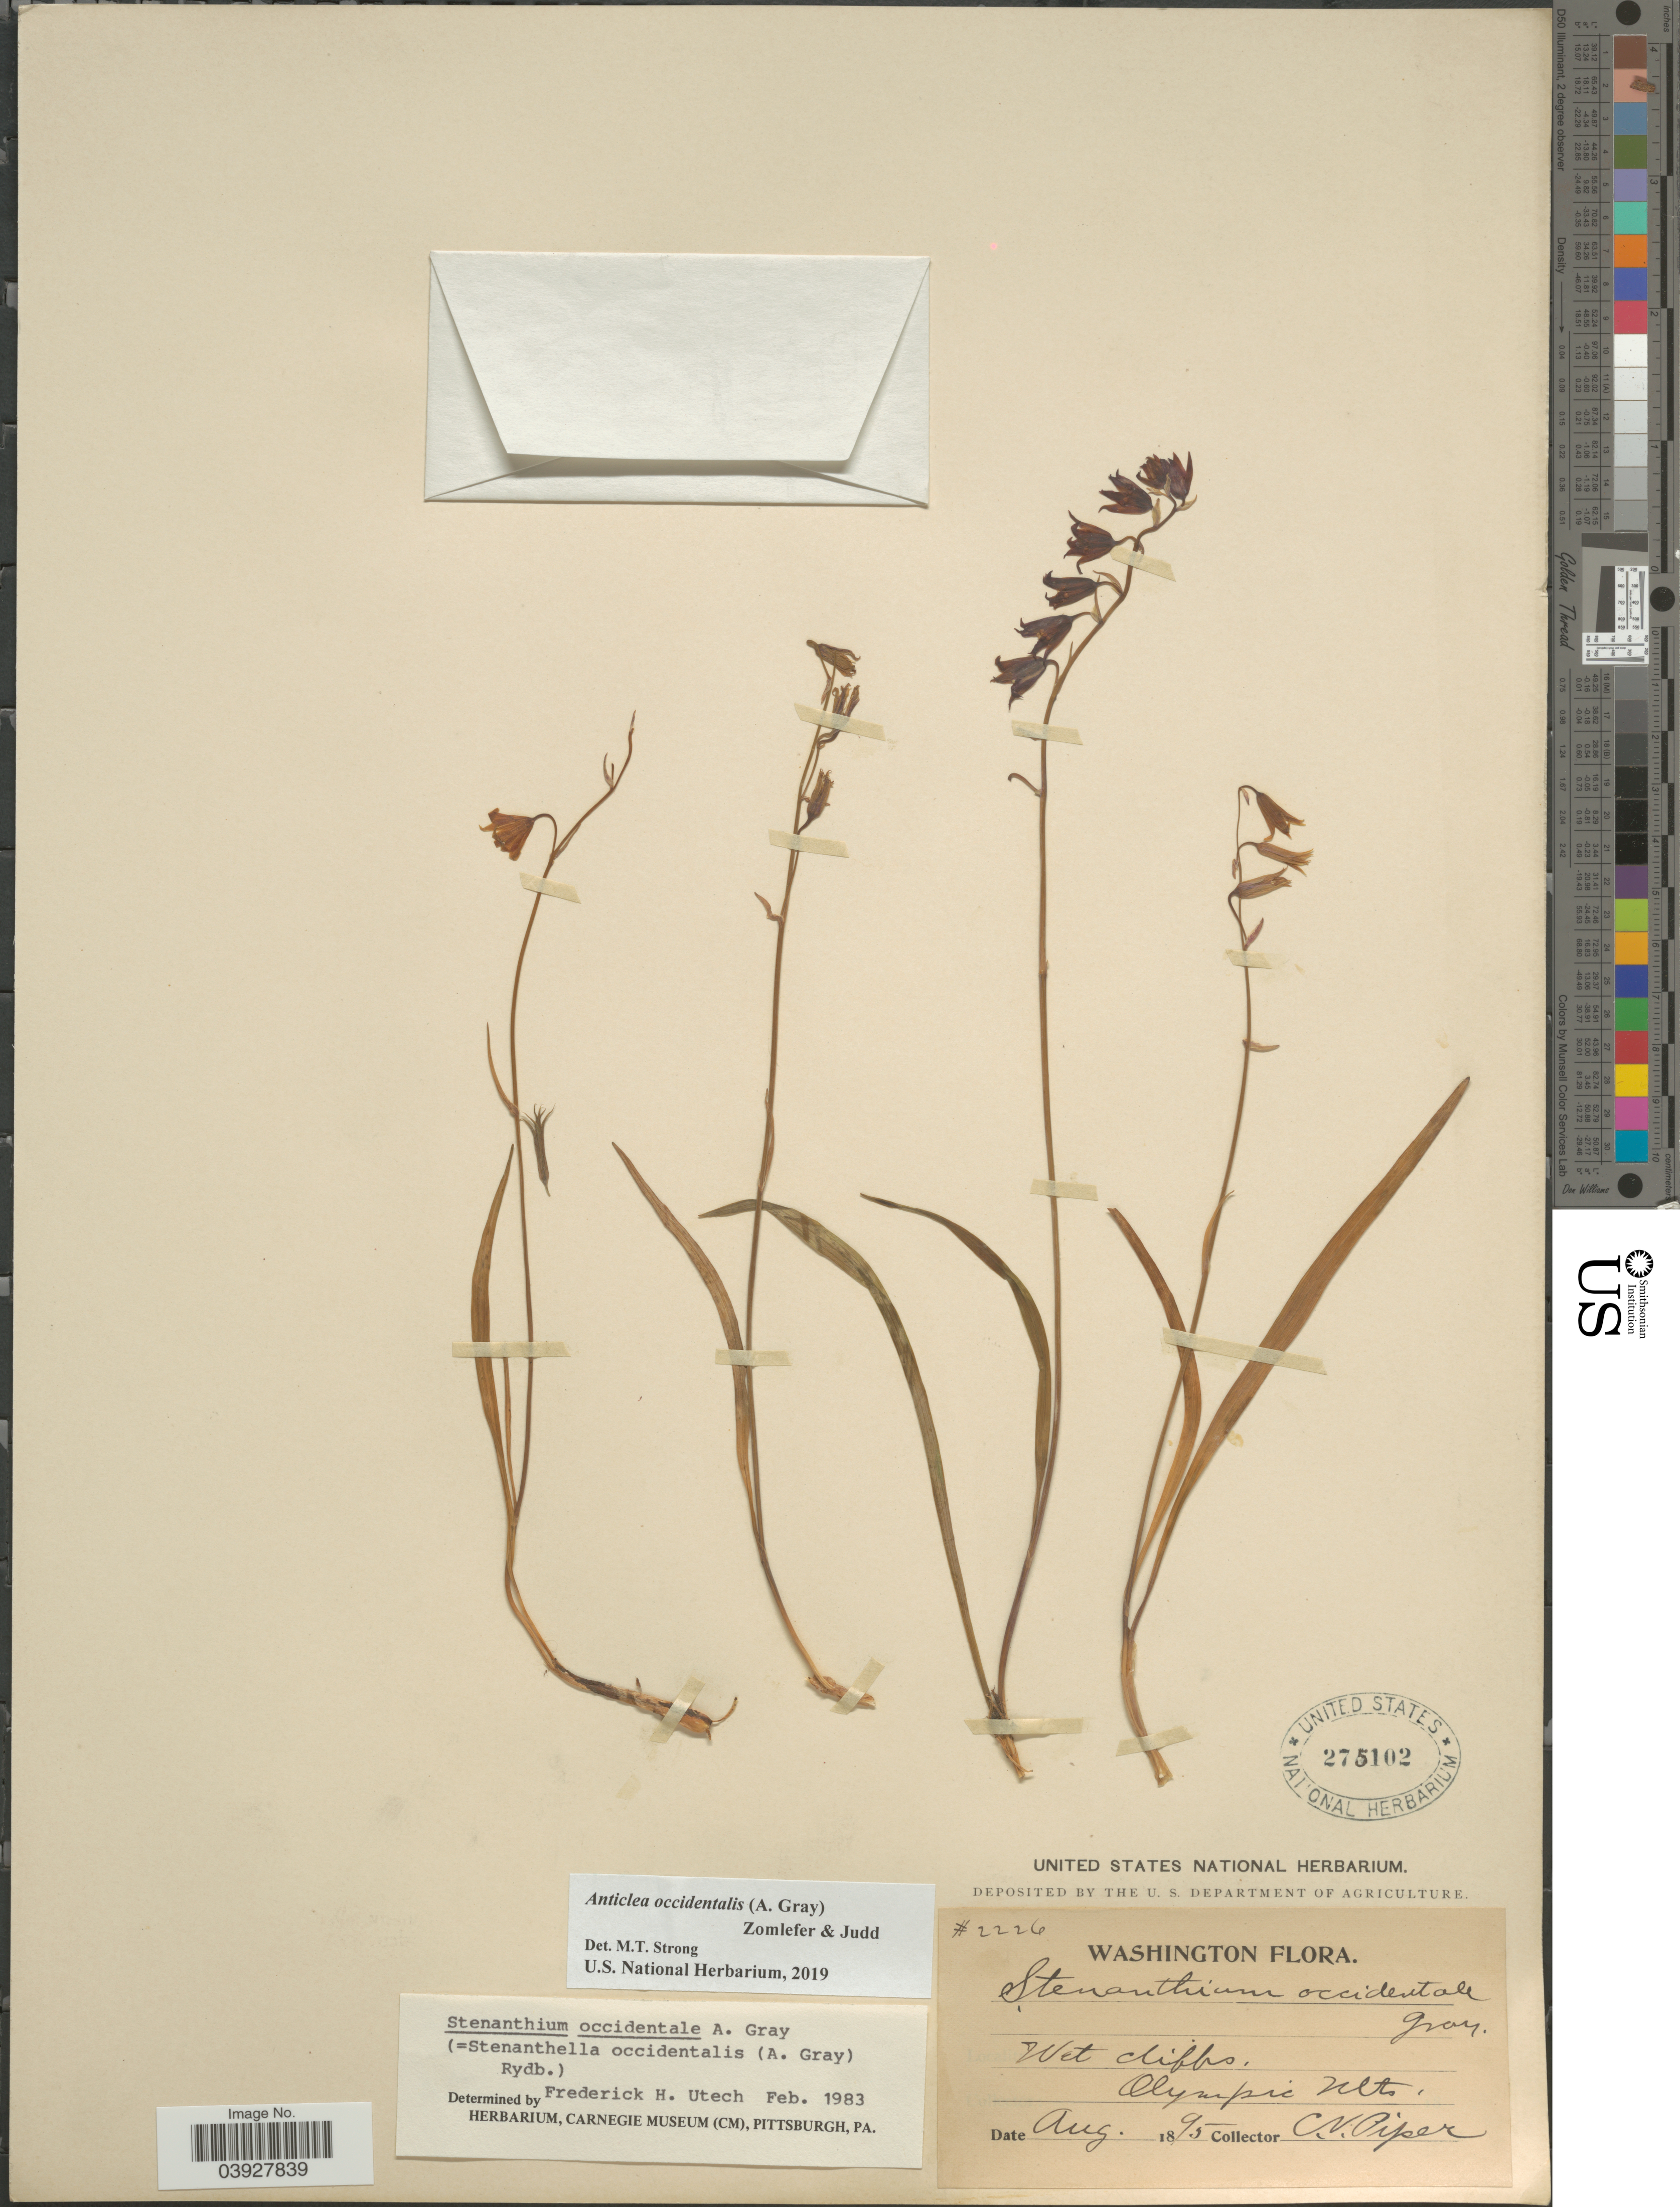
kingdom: Plantae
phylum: Tracheophyta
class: Liliopsida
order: Liliales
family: Melanthiaceae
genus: Anticlea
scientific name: Anticlea occidentalis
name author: (A. Gray) Zomlefer & Judd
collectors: C. V. Piper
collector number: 2226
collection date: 1895-08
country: United States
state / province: Washington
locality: Olympic Mts.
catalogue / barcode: US 275102